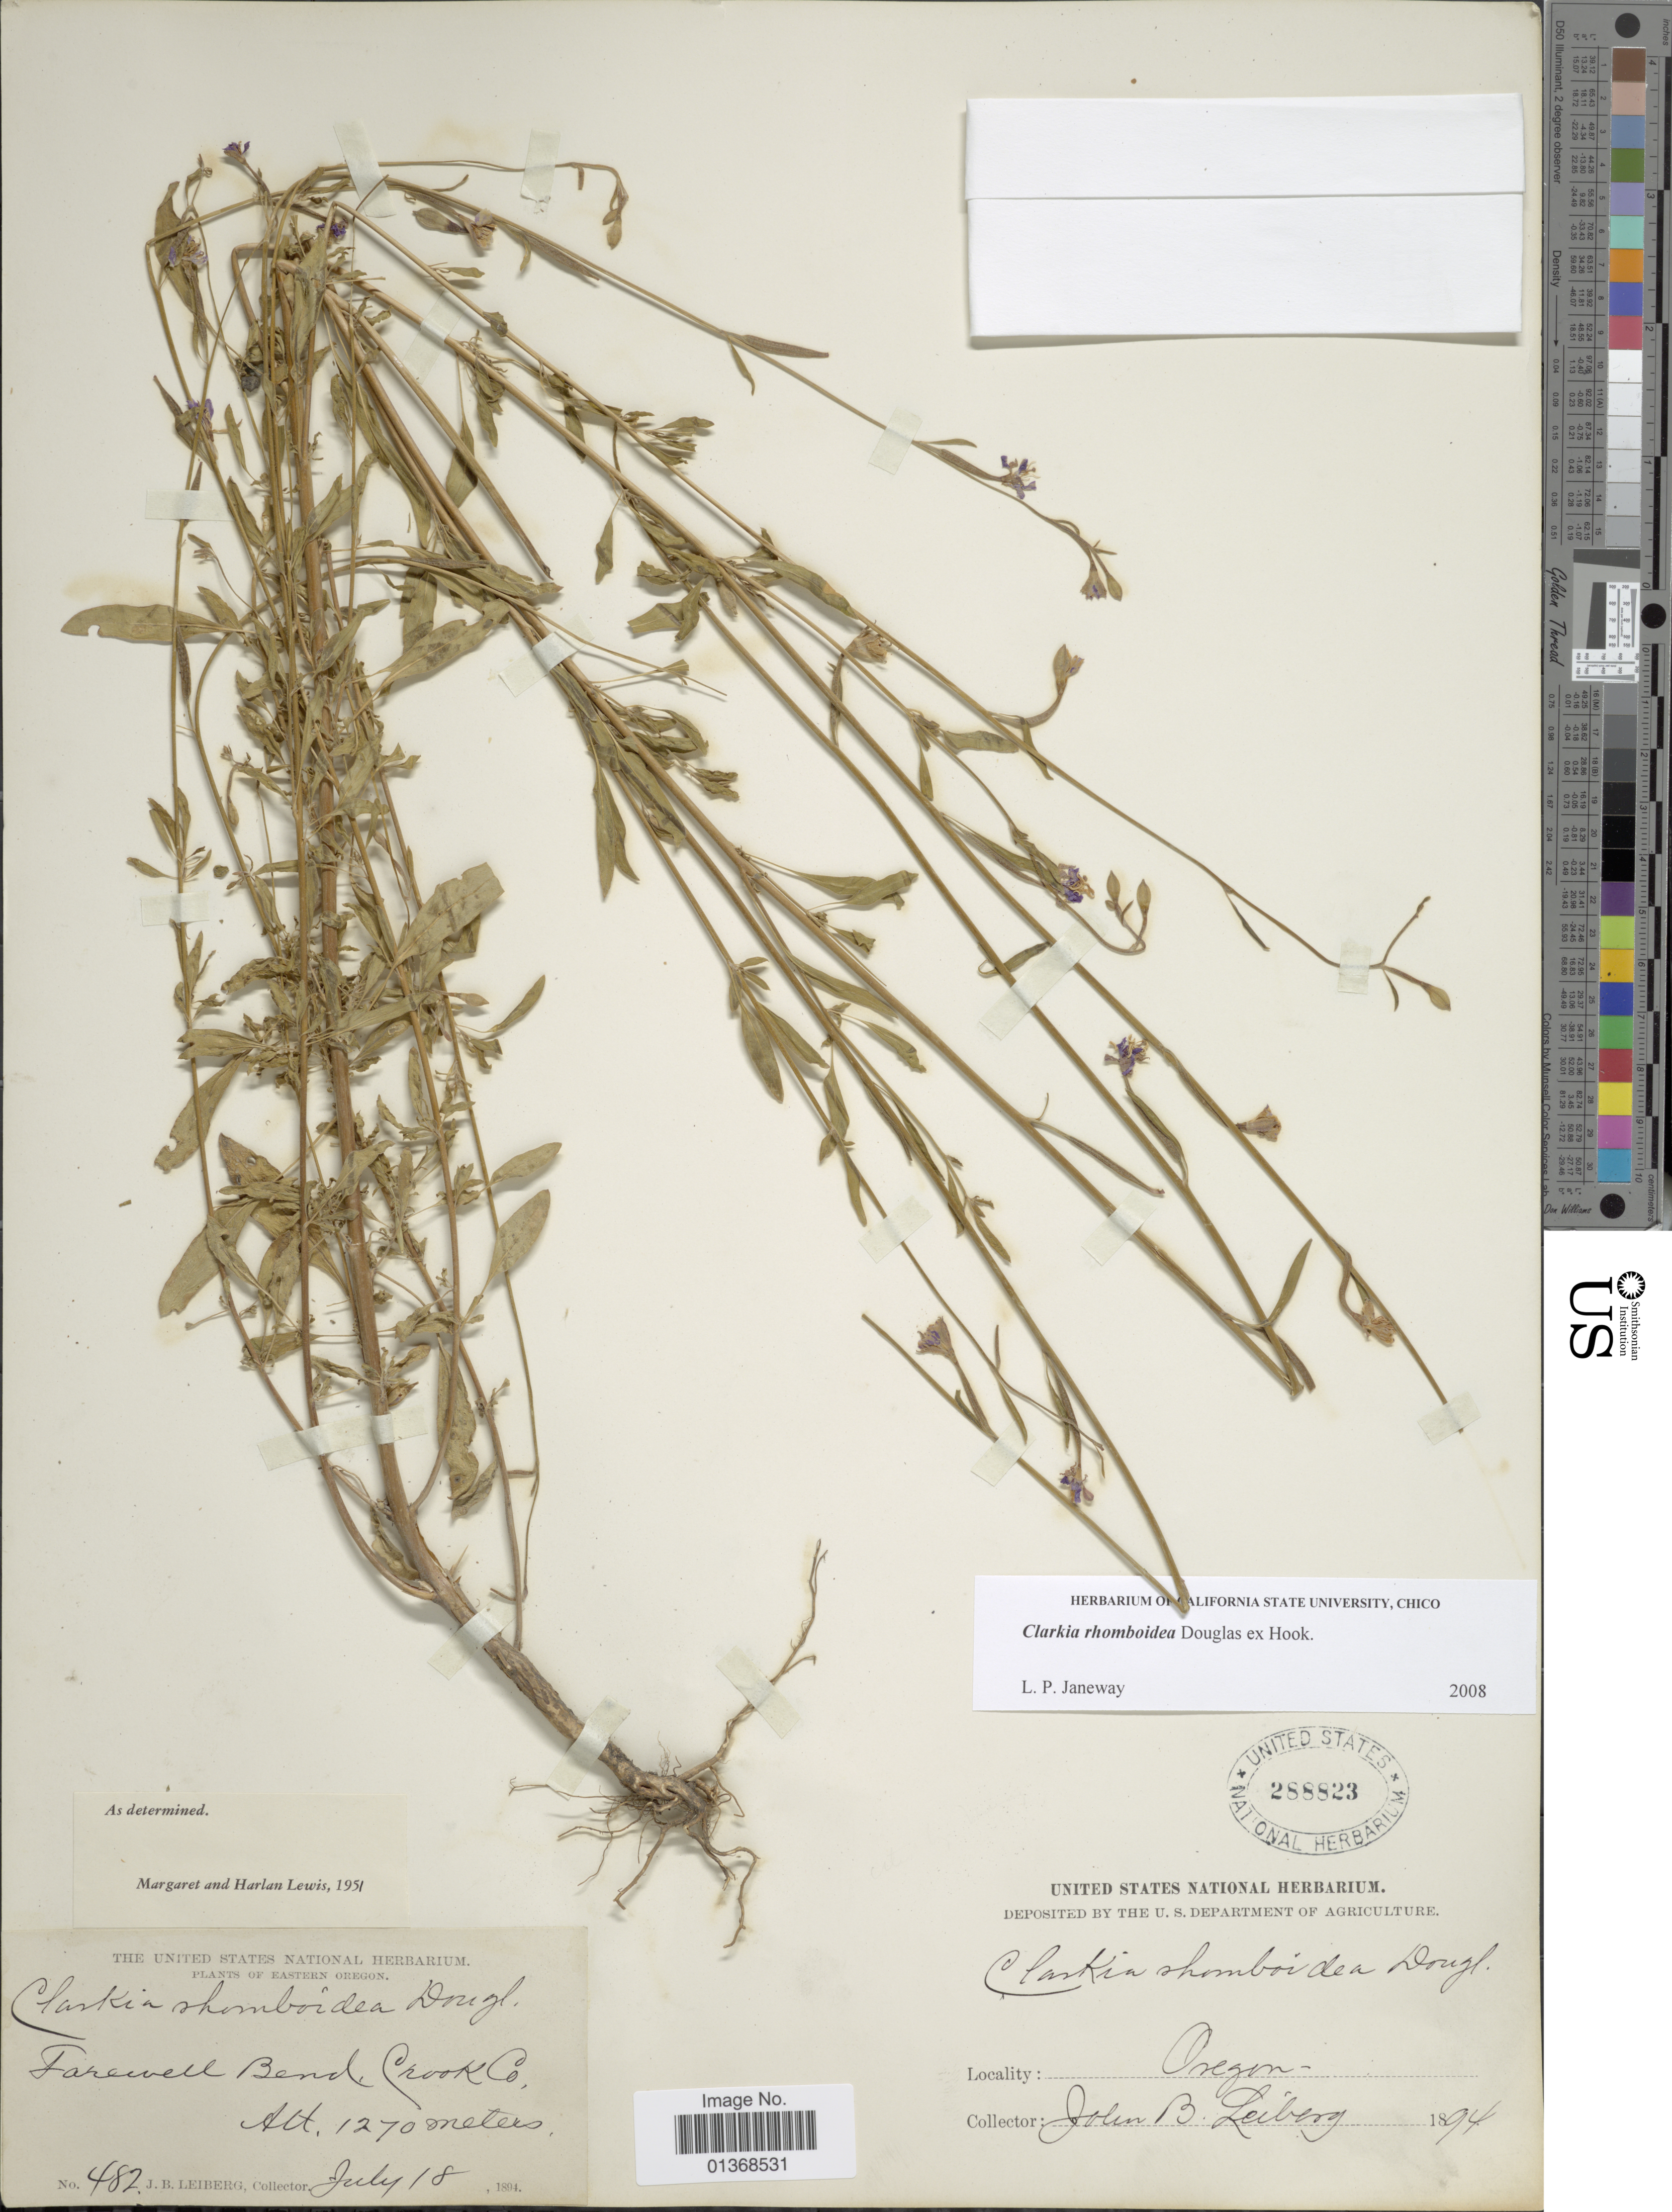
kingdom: Plantae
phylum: Tracheophyta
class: Magnoliopsida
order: Myrtales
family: Onagraceae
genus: Clarkia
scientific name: Clarkia rhomboidea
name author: Douglas ex Hook.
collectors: J. B. Leiberg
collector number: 482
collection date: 1894-07-18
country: United States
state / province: Oregon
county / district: Crook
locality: Eastern Oregon, Farewell Bend, Crook Co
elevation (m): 1270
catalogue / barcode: US 288823